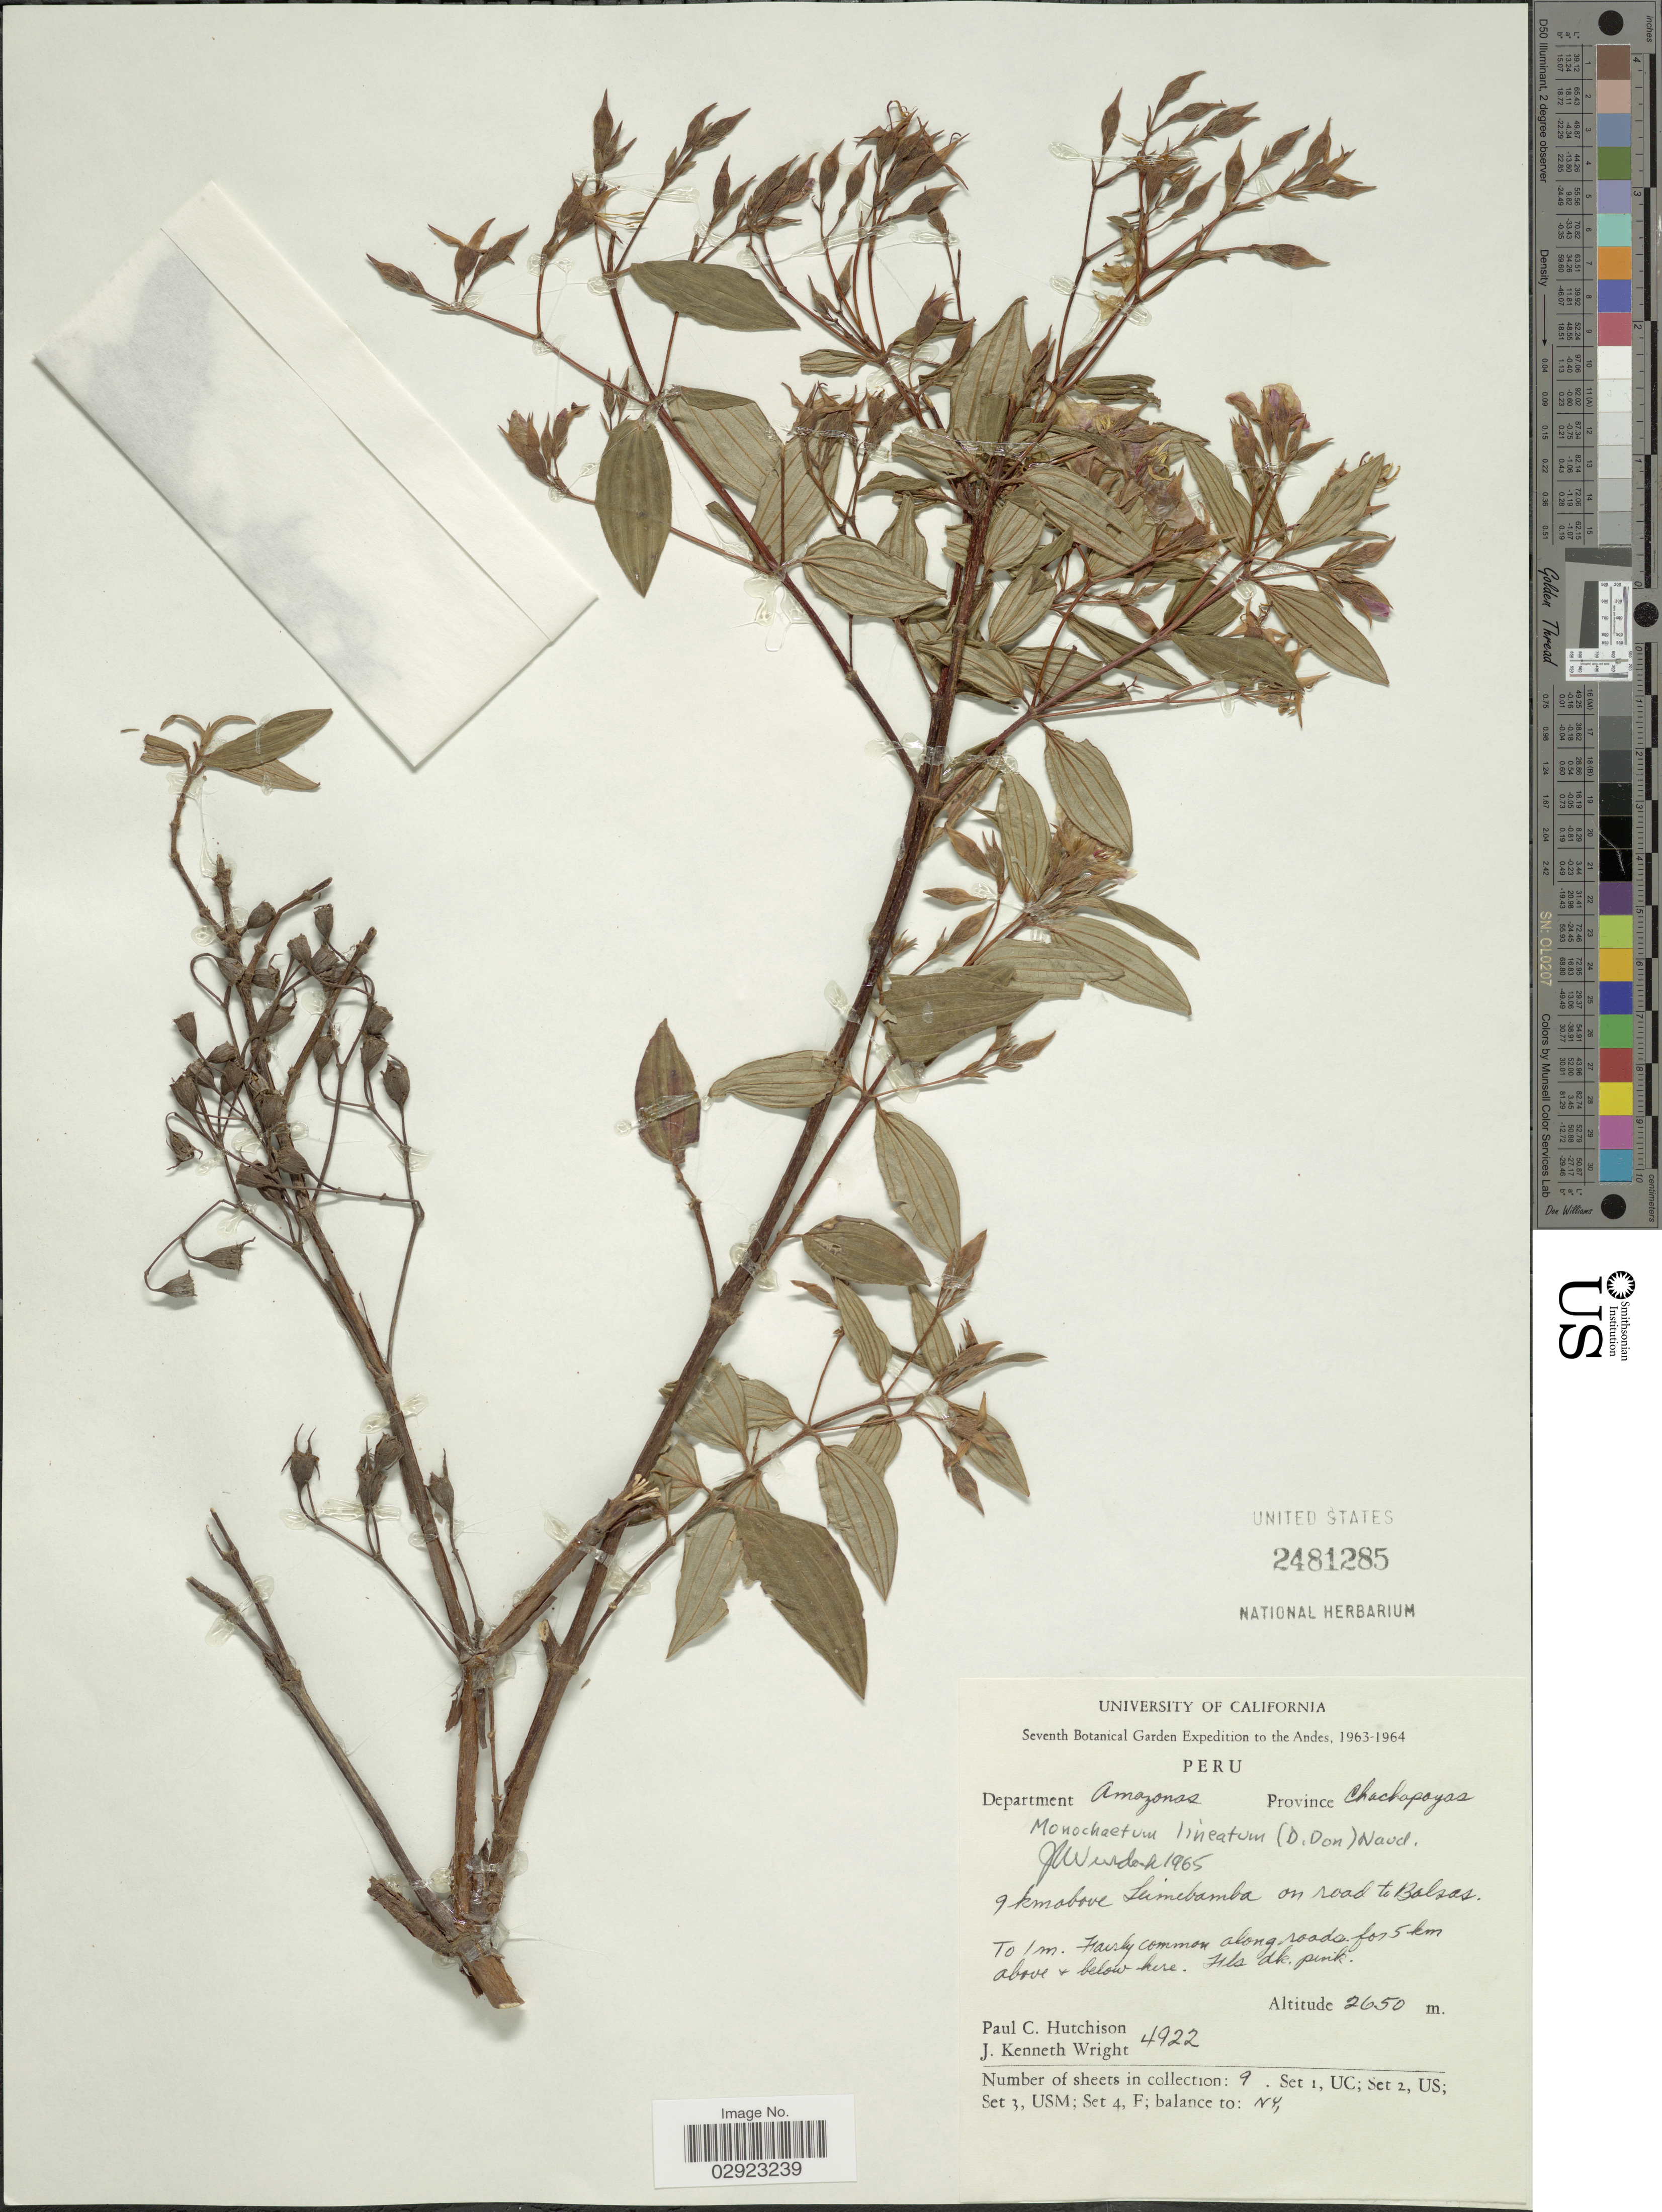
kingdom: Plantae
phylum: Tracheophyta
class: Magnoliopsida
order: Myrtales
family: Melastomataceae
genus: Monochaetum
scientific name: Monochaetum lineatum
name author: (D. Don) Naudin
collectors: P. C. Hutchison & J. K. Wright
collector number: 4922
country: Peru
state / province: Amazonas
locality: Department Amazonas, Province Chachapoyas, 9 km above Leimebamba on road to Balsas.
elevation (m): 2650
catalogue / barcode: US 2481285